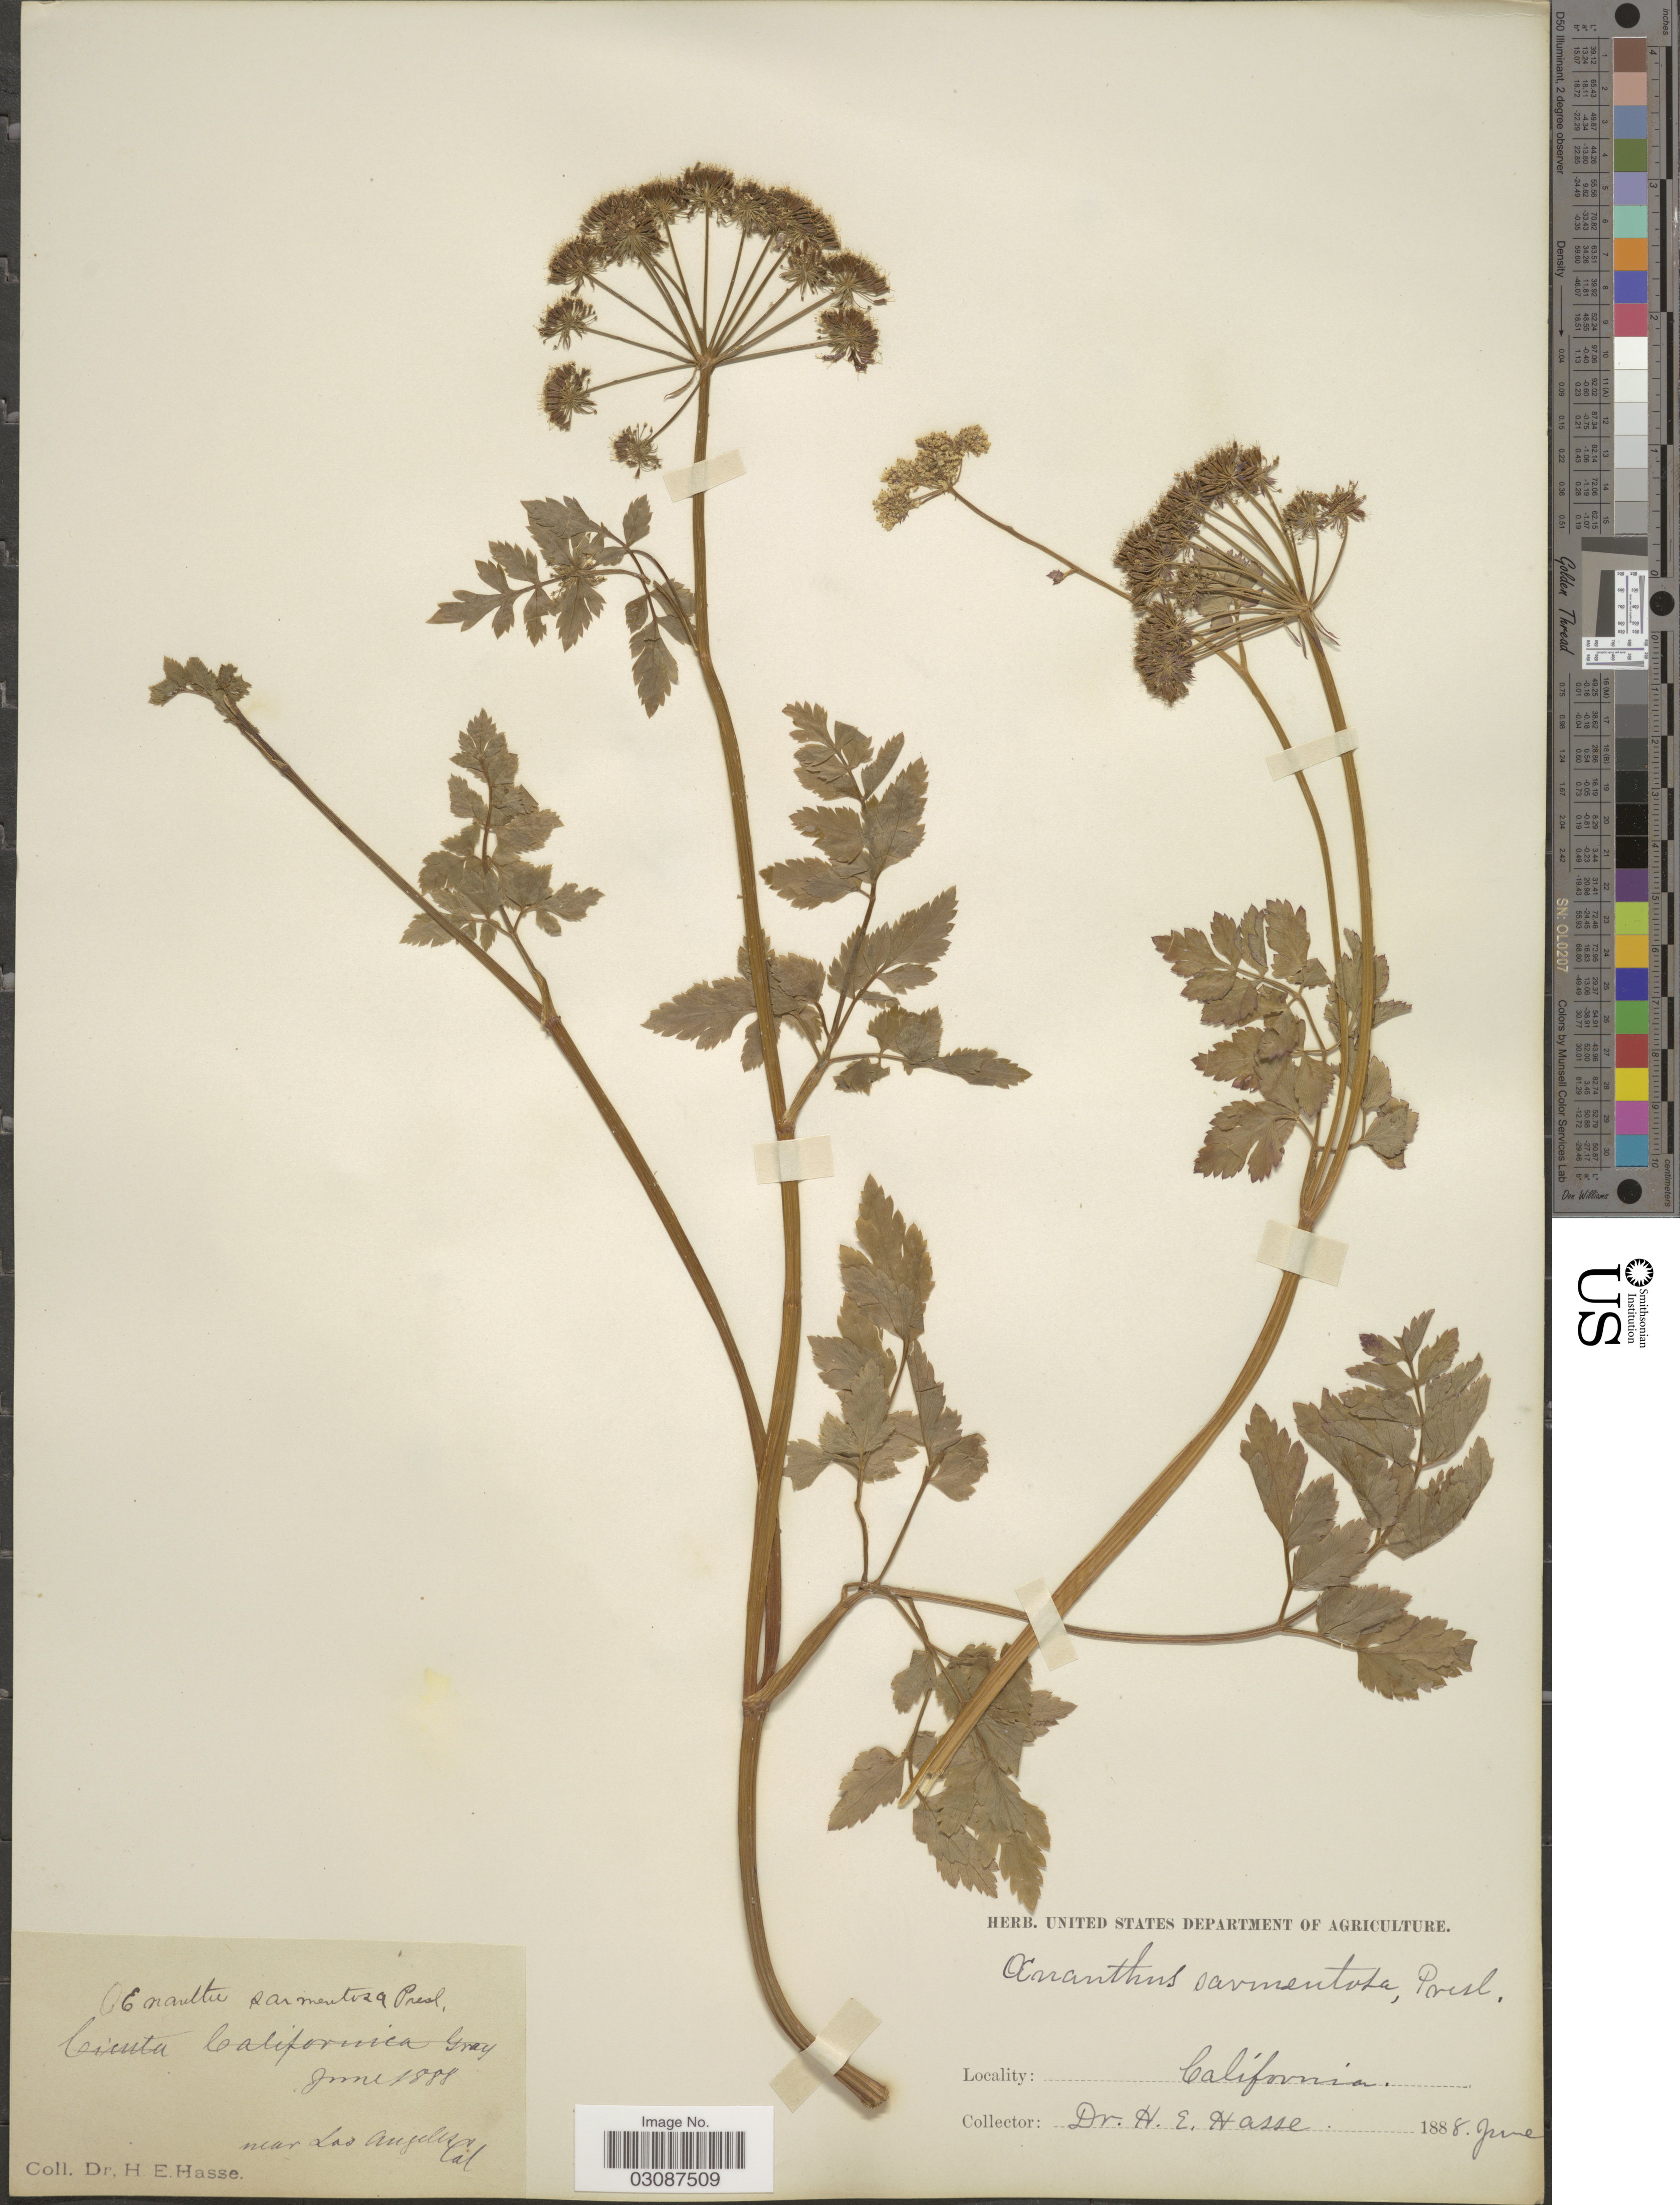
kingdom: Plantae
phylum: Tracheophyta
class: Magnoliopsida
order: Apiales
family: Apiaceae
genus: Oenanthe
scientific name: Oenanthe californica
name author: S. Watson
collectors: H. E. Hasse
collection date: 1888-06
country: United States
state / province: California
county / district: Los Angeles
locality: Near Los Angeles.